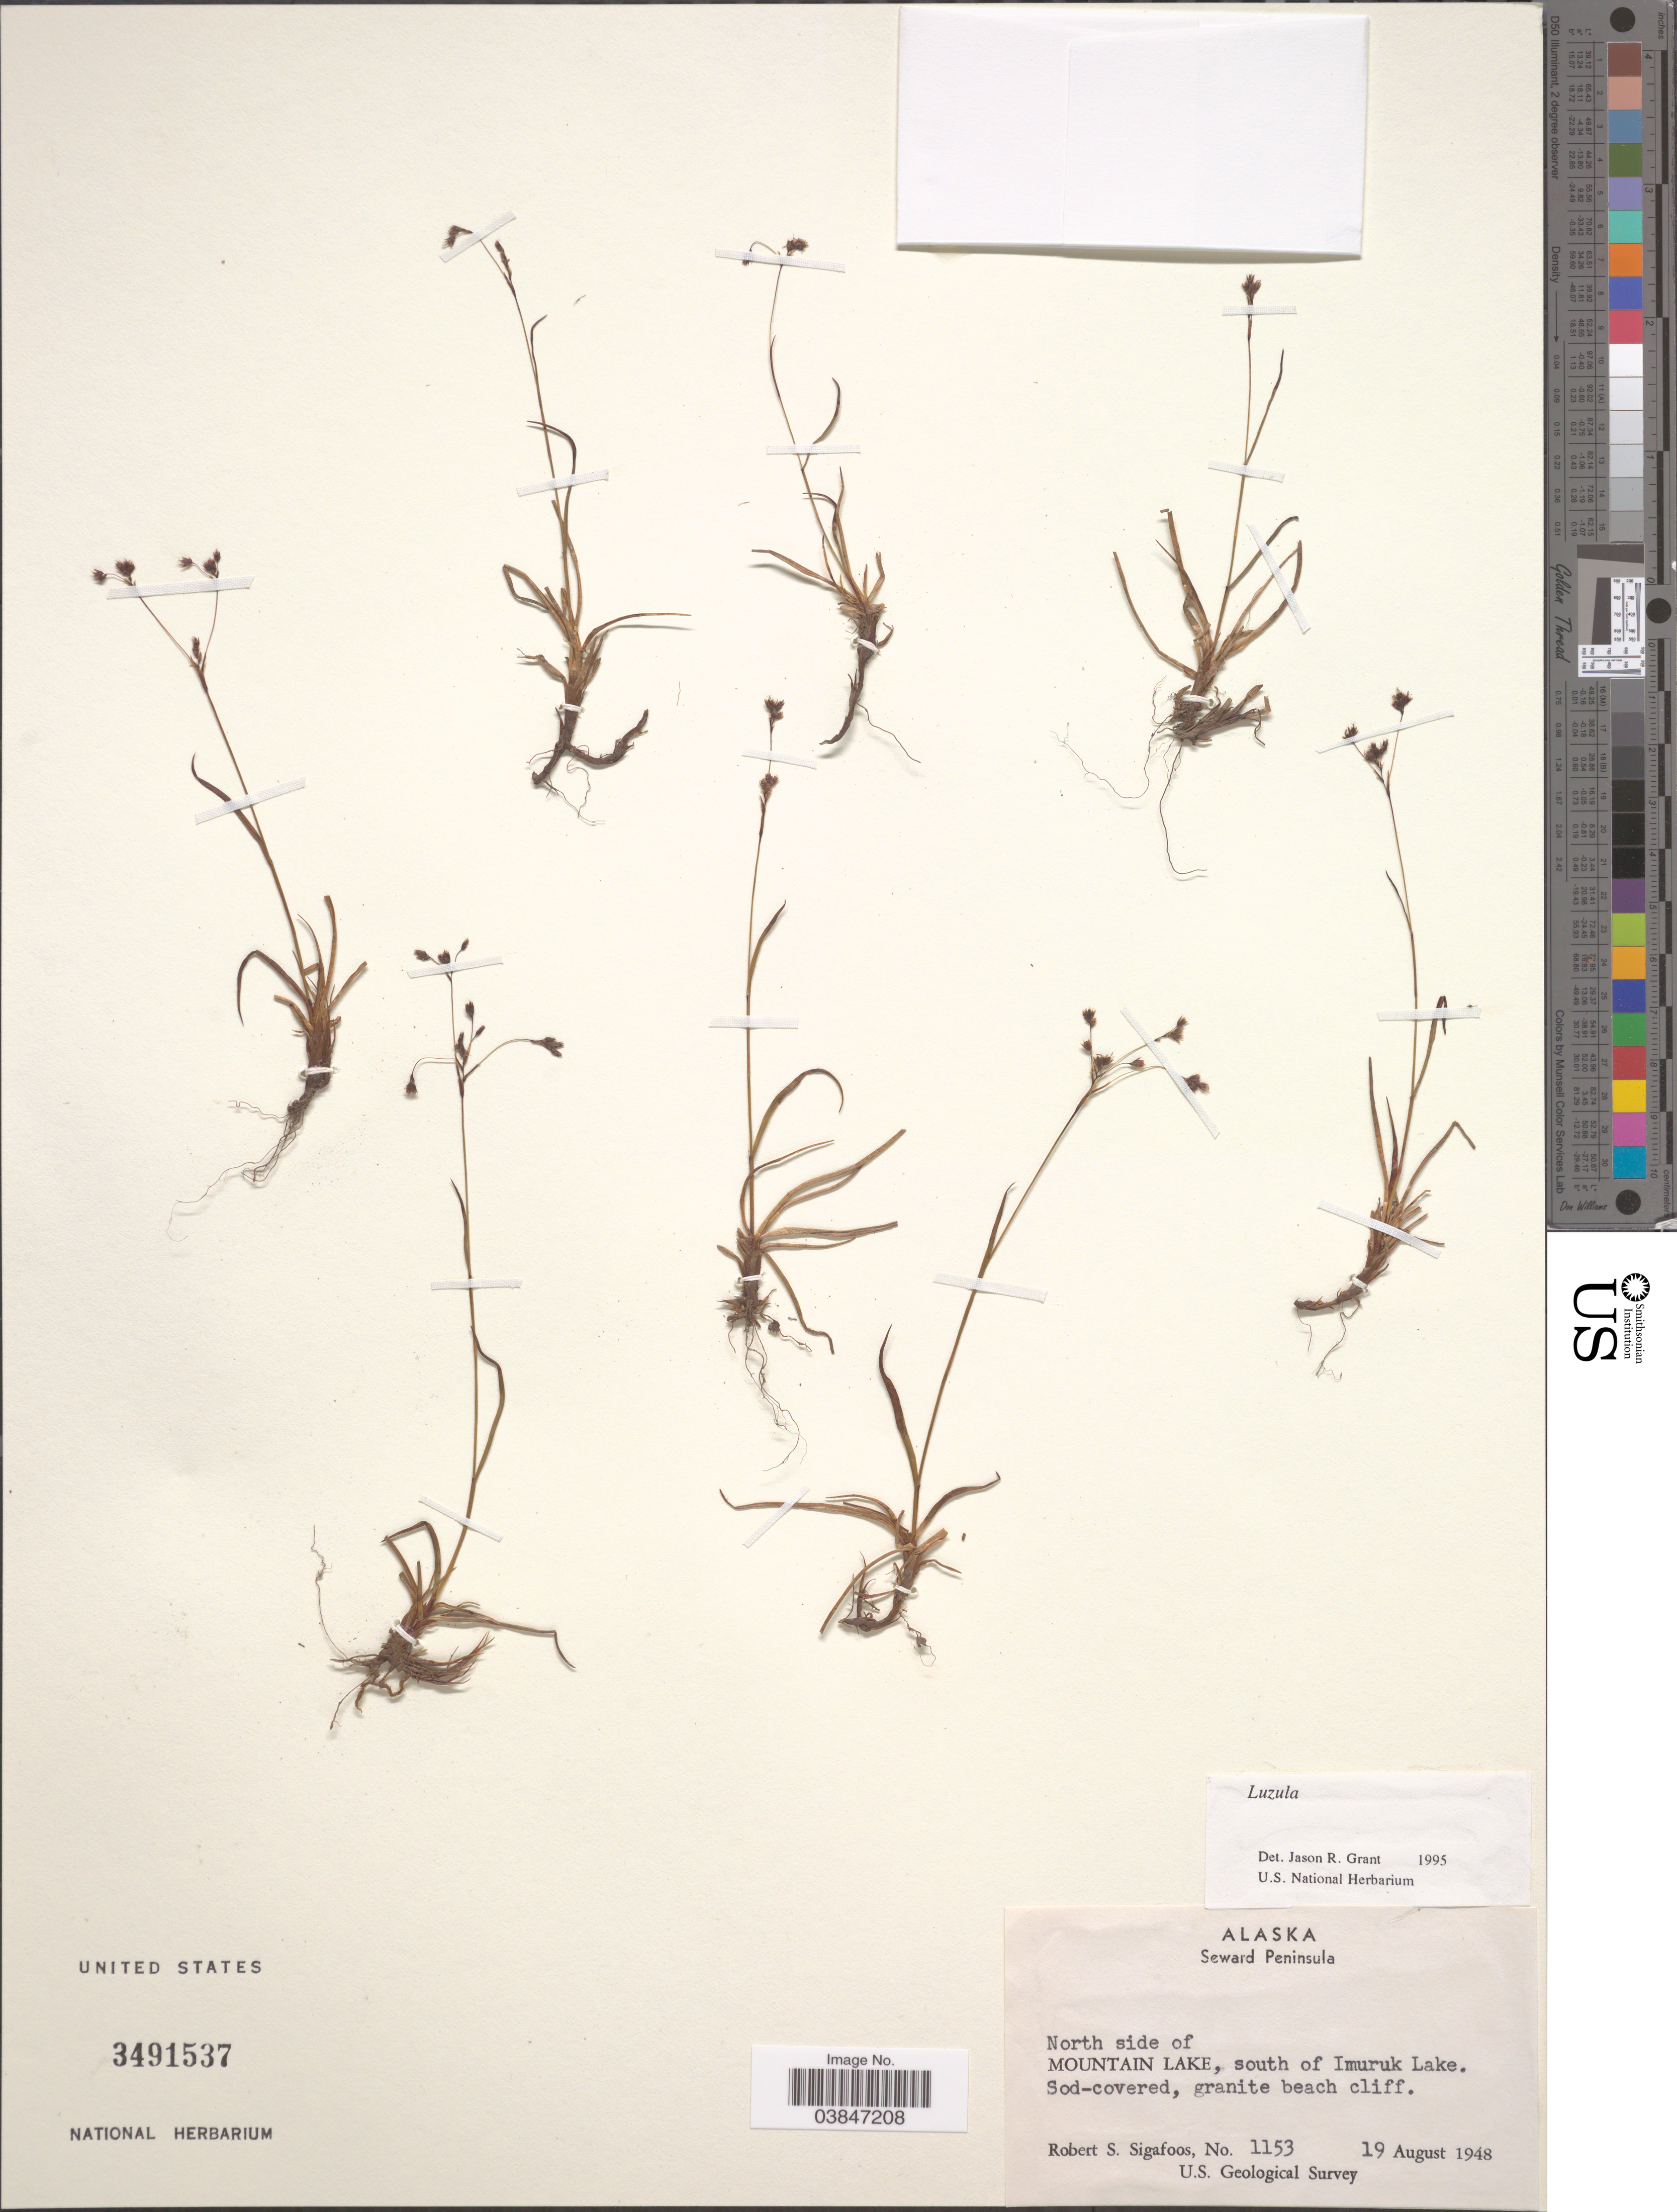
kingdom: Plantae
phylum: Tracheophyta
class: Liliopsida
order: Poales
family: Juncaceae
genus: Luzula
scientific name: Luzula sp.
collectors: R. Sigafoos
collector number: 1153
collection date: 1948-08-19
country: United States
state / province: Alaska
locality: Seward Peninsula. North side of Mountain Lake, south of Imuruk Lake.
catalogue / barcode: US 3491537